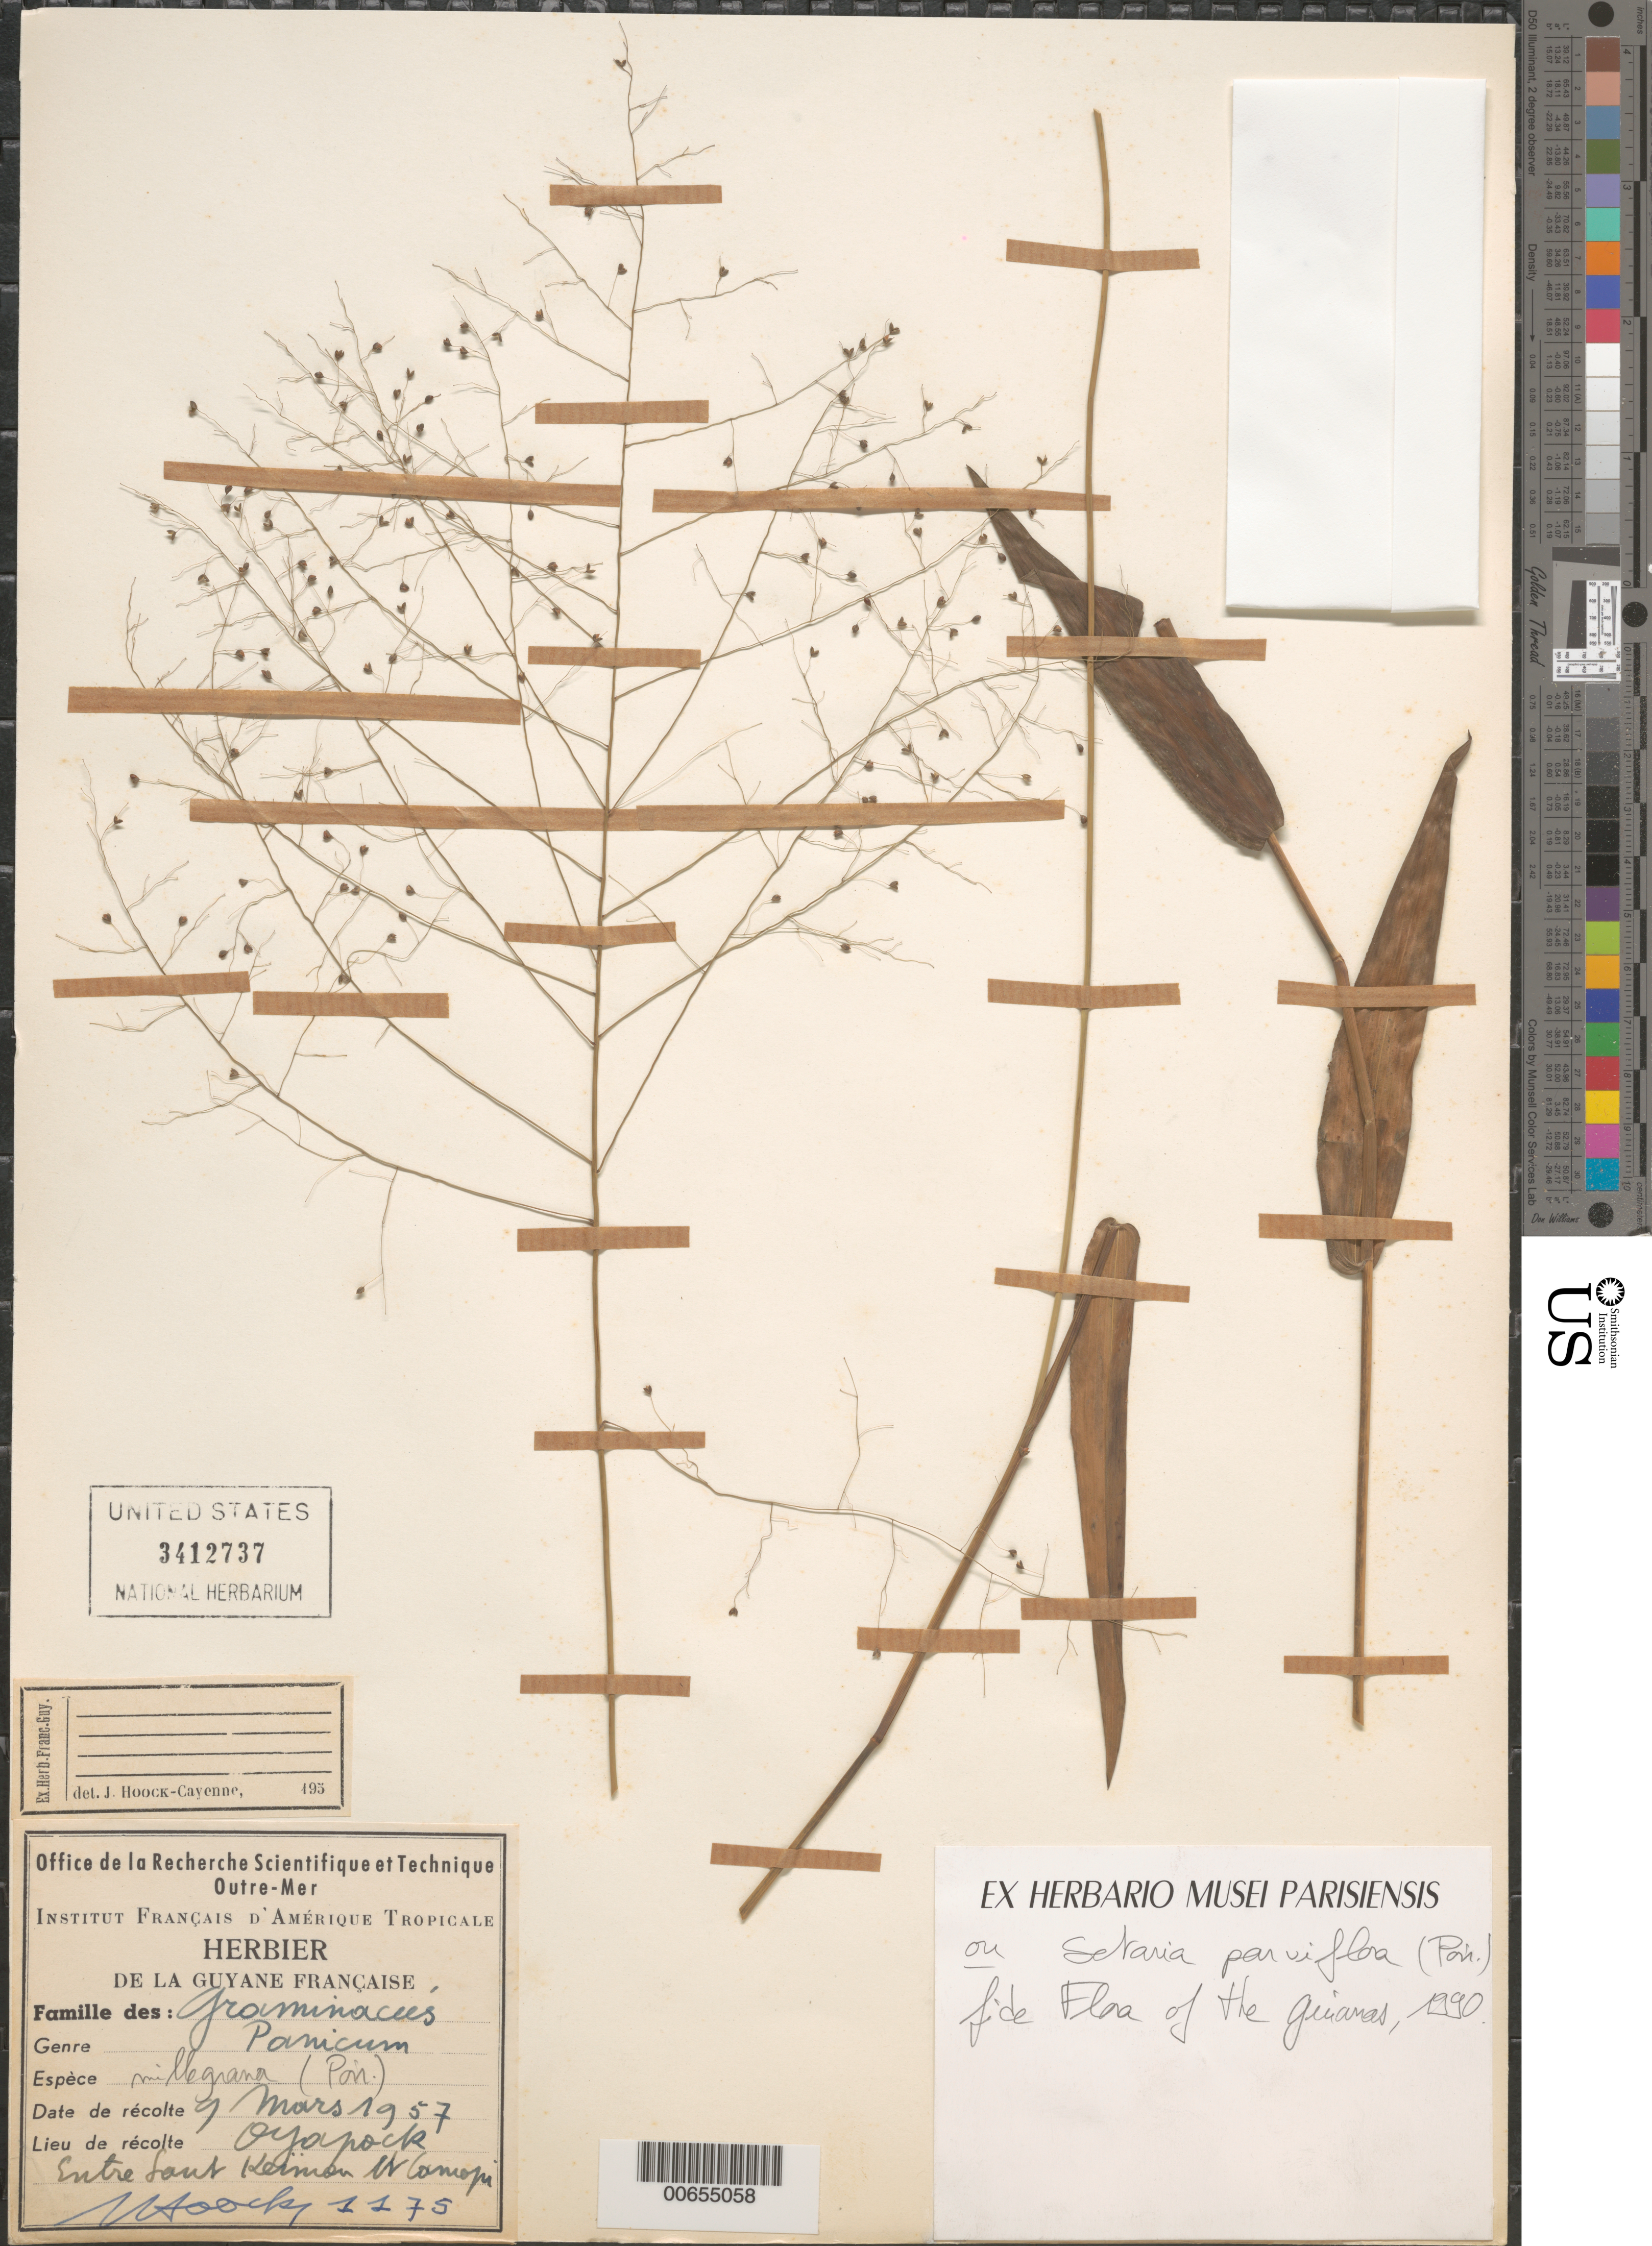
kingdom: Plantae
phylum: Tracheophyta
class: Liliopsida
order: Poales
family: Poaceae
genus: Panicum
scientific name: Panicum millegrana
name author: Poir.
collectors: J. Hoock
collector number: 1175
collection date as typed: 9-Mar-57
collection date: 1957-03-09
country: French Guiana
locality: Oyapock, entre Saut Keïmou et Camopi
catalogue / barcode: US 3412737